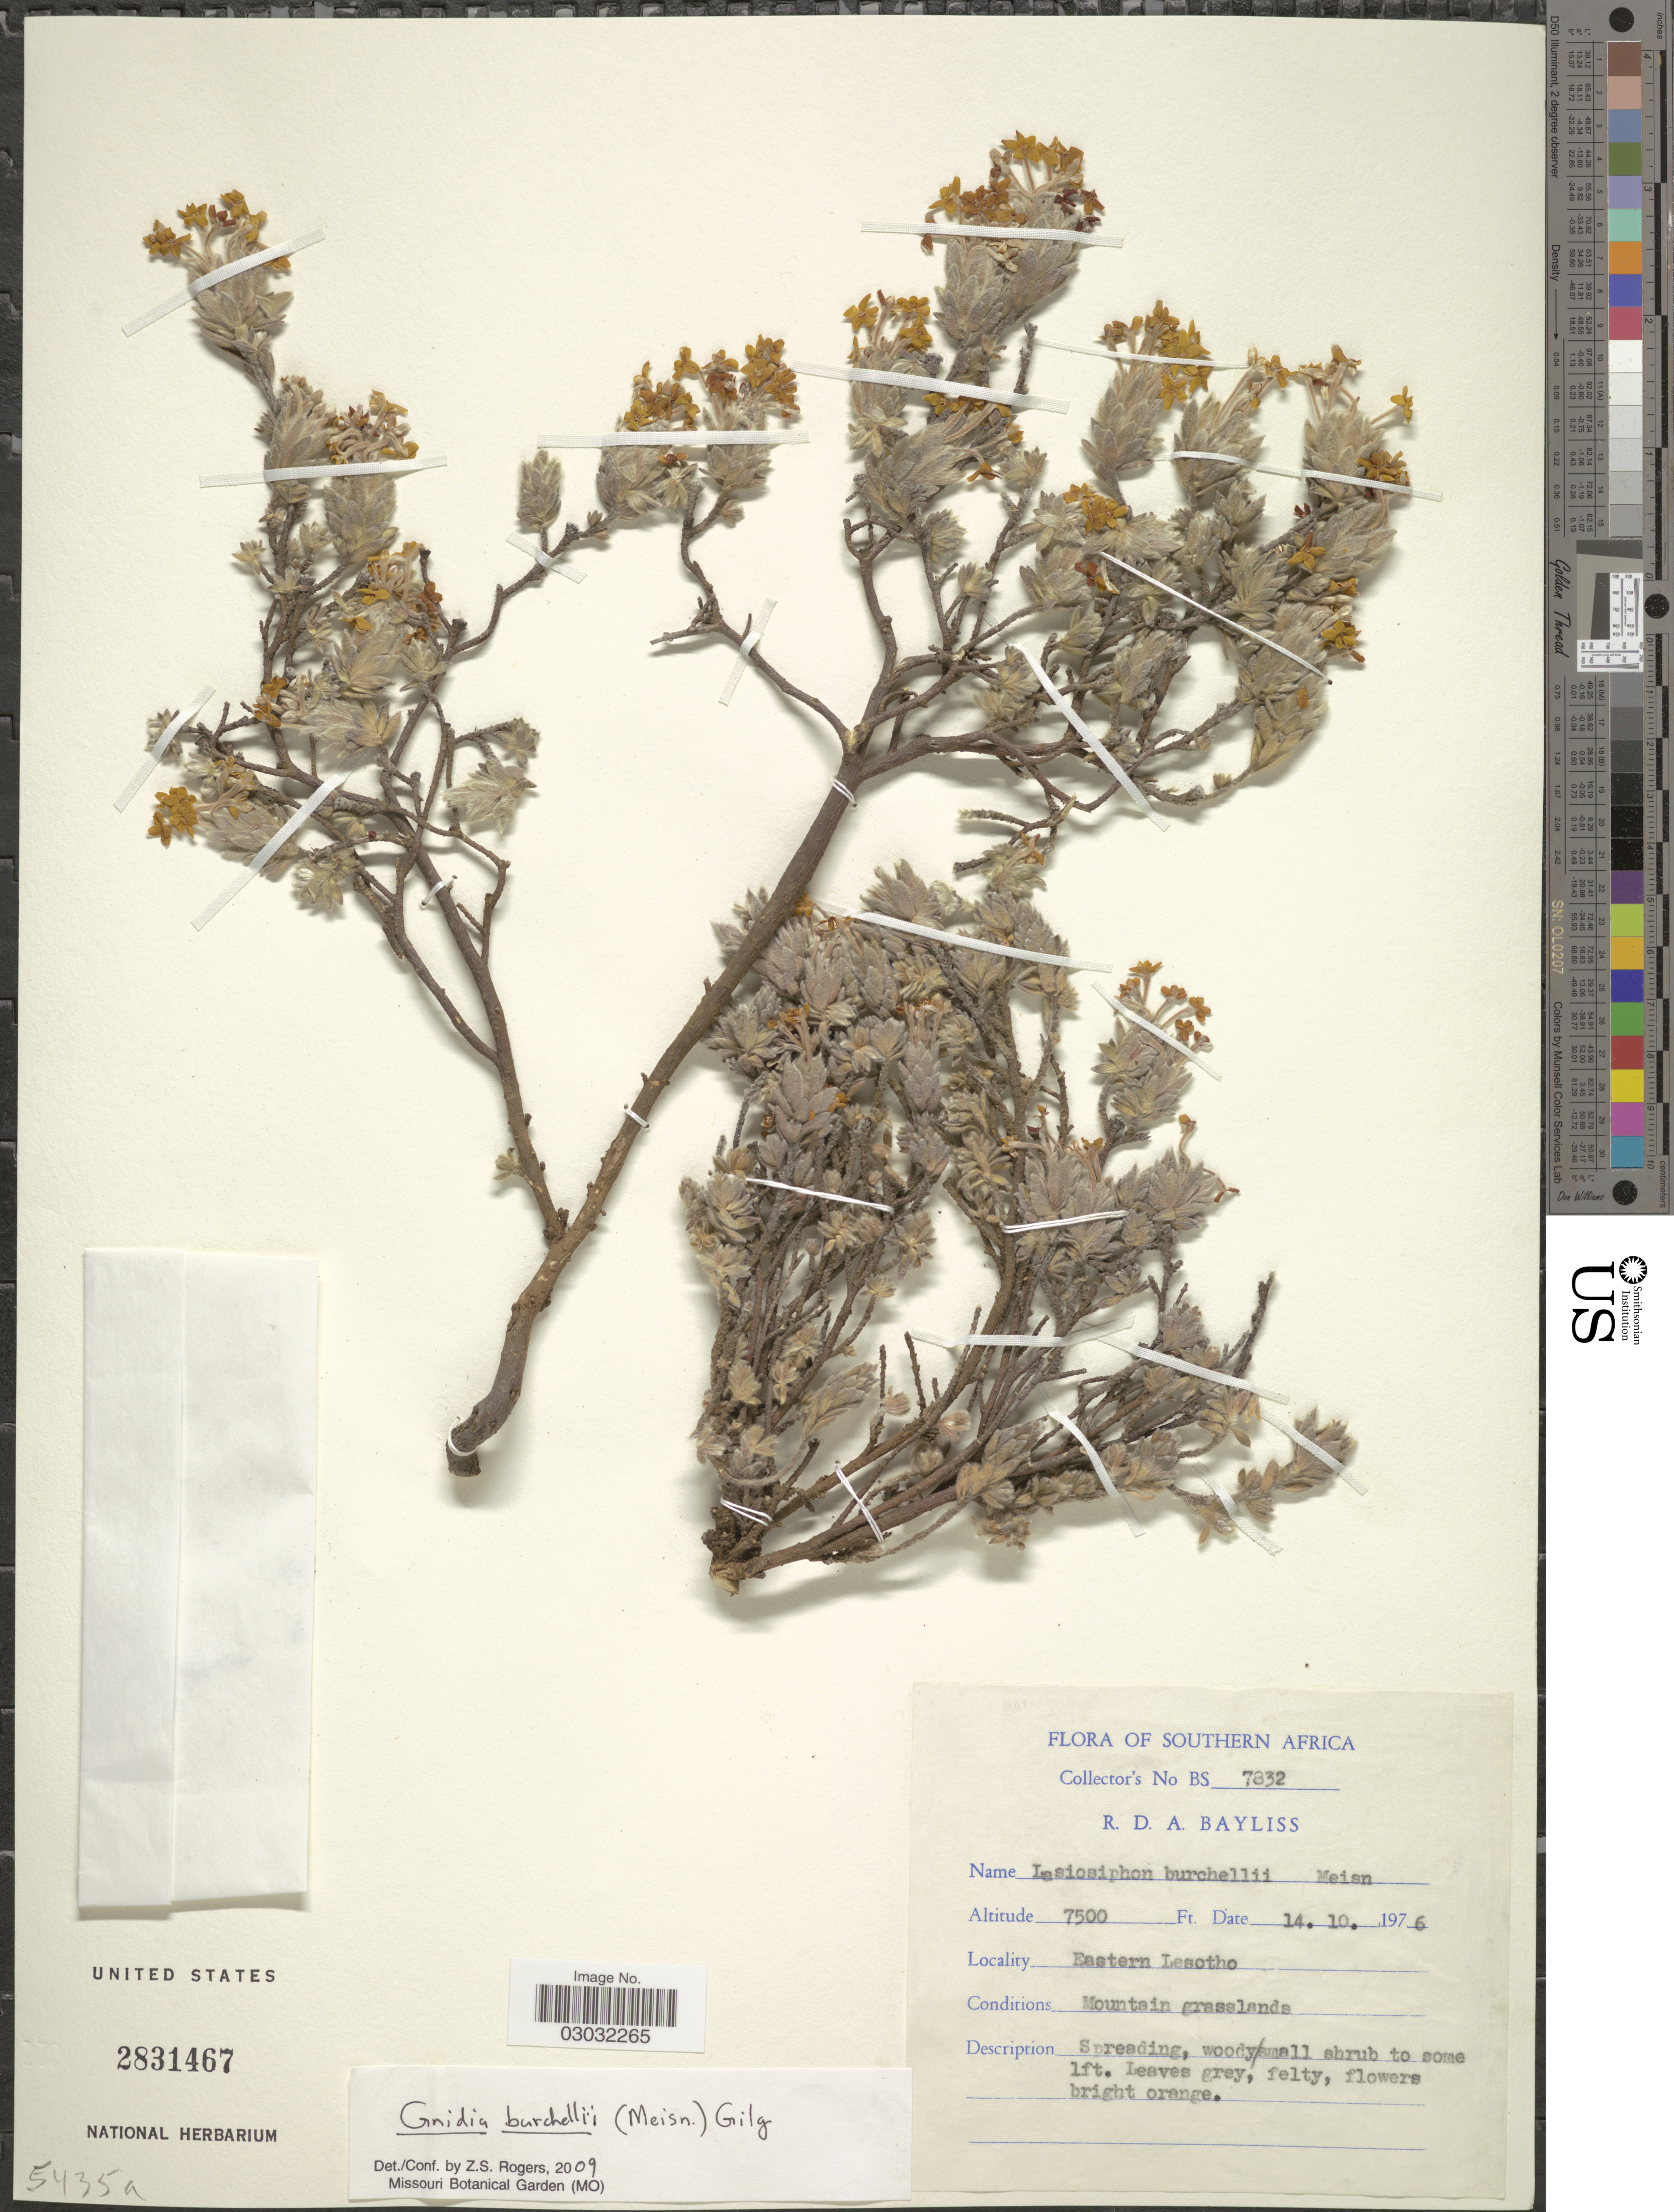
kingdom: Plantae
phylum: Tracheophyta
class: Magnoliopsida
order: Malvales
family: Thymelaeaceae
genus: Lasiosiphon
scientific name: Lasiosiphon burchellii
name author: Meisn.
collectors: R. Bayliss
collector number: BS7832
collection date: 1976-10-14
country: Lesotho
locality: Southern Africa. Eastern Lesotho.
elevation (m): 2286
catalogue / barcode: US 2831467